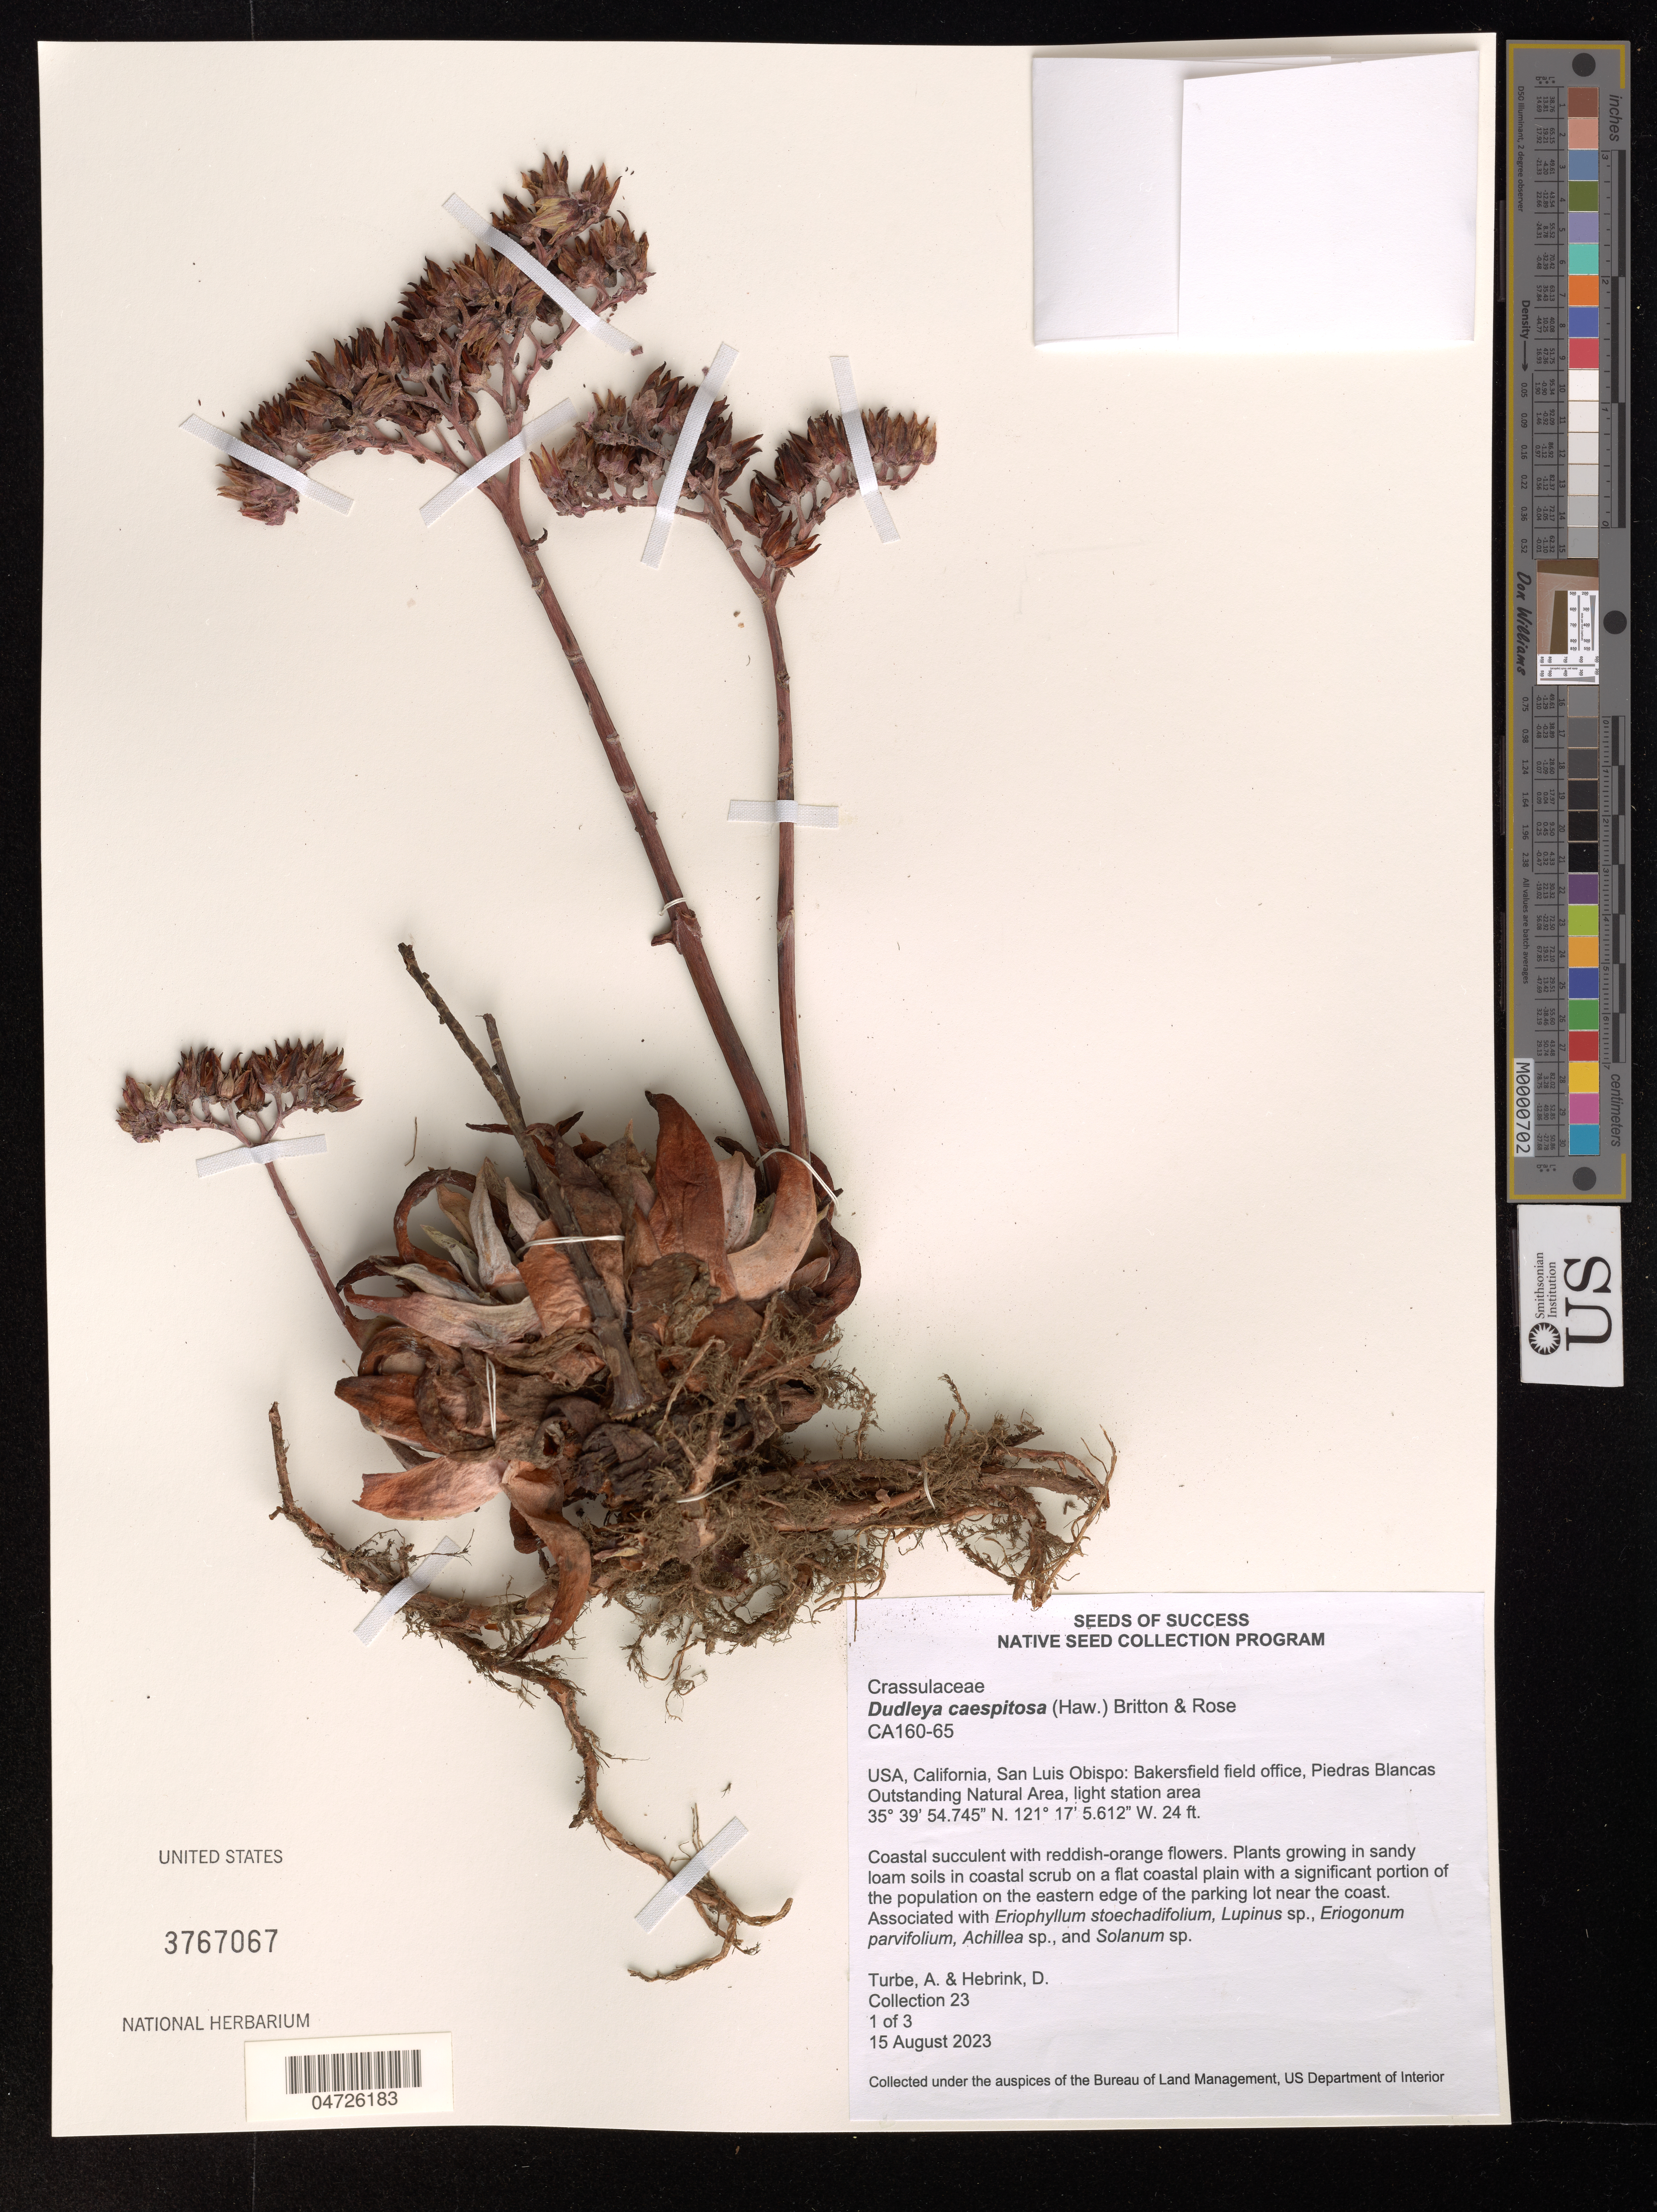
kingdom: Plantae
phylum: Tracheophyta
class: Magnoliopsida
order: Saxifragales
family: Crassulaceae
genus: Dudleya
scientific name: Dudleya caespitosa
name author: (Haw.) Britton & Rose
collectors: A. Turbe & D. Hebrink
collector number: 23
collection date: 2023-08-15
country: United States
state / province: California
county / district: San Louis Obispo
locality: San Luis Obispo: Bakersfield field office, Piedras Blancas Outstanding Natural Area, light station area. Plants growing in sandy loam soils in coastal scrub on a flat coastal plain with a significant portion of the population on the eastern edge of the parking lot near the coast.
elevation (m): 7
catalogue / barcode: US 3767067